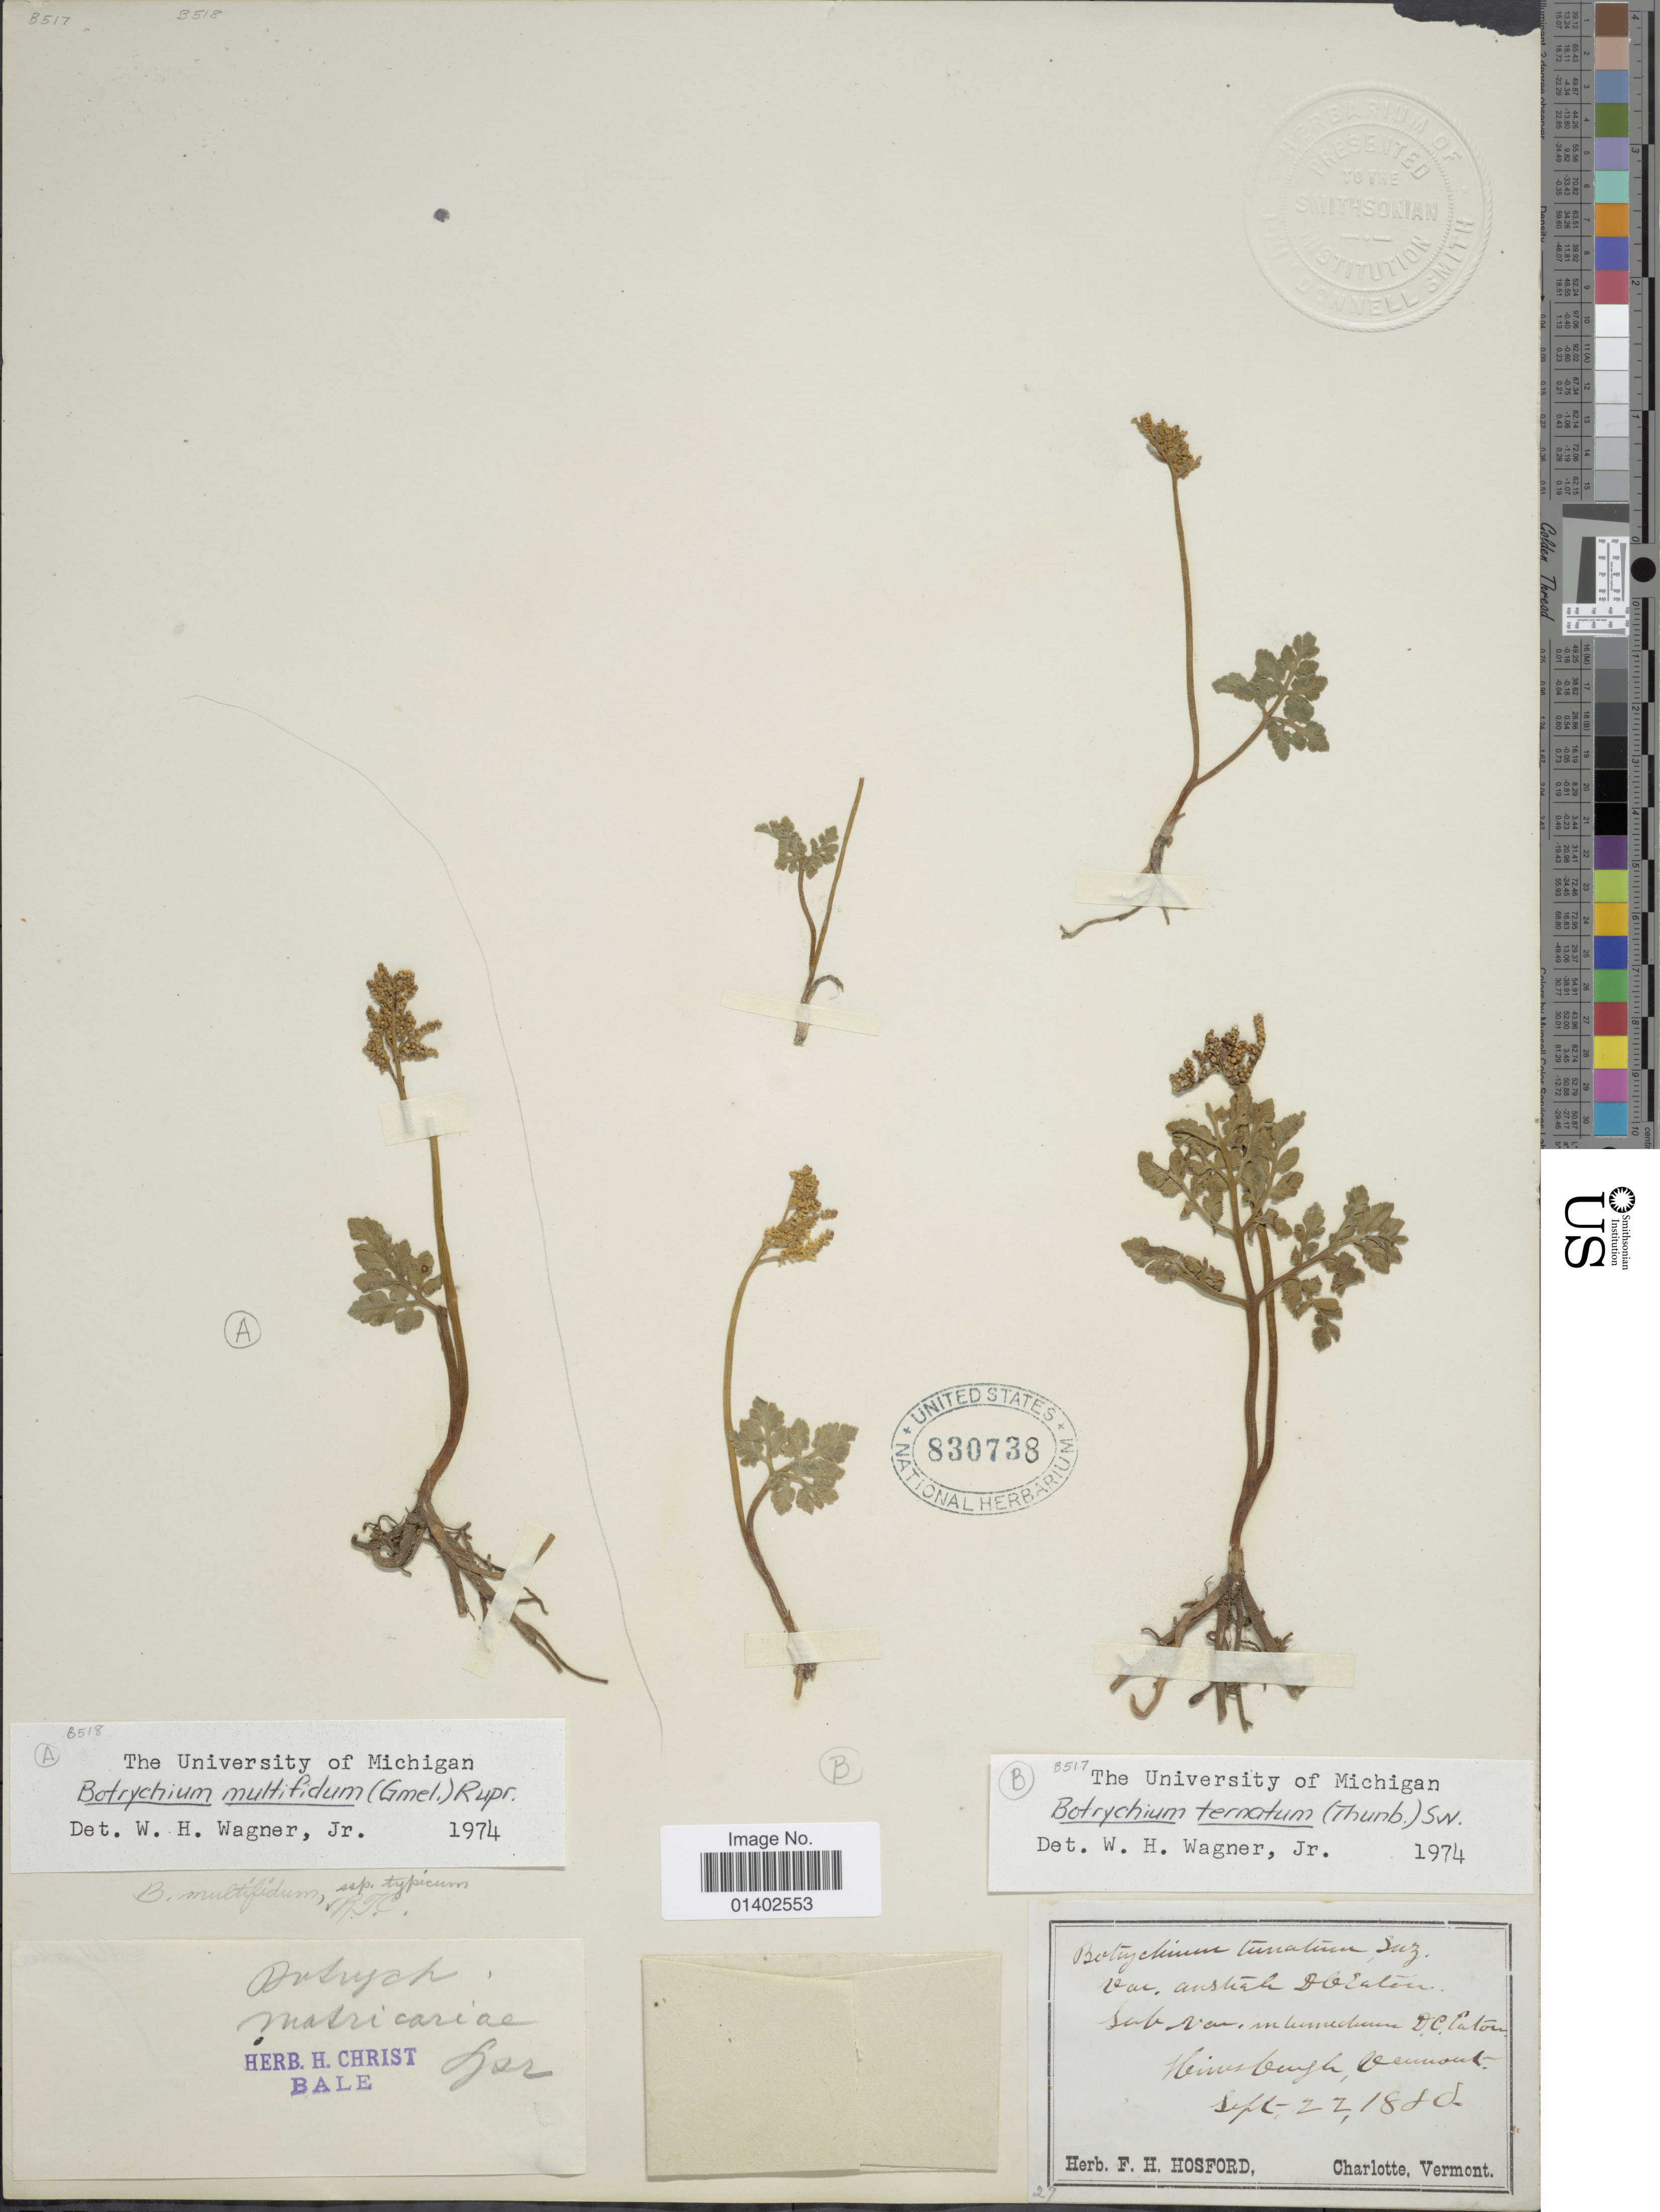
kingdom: Plantae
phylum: Tracheophyta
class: Polypodiopsida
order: Ophioglossales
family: Ophioglossaceae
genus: Botrychium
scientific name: Botrychium rugulosum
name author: W.H. Wagner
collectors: F. Hosford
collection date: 1888-09-22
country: United States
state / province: Vermont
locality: Hinesburg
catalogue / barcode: US 830738